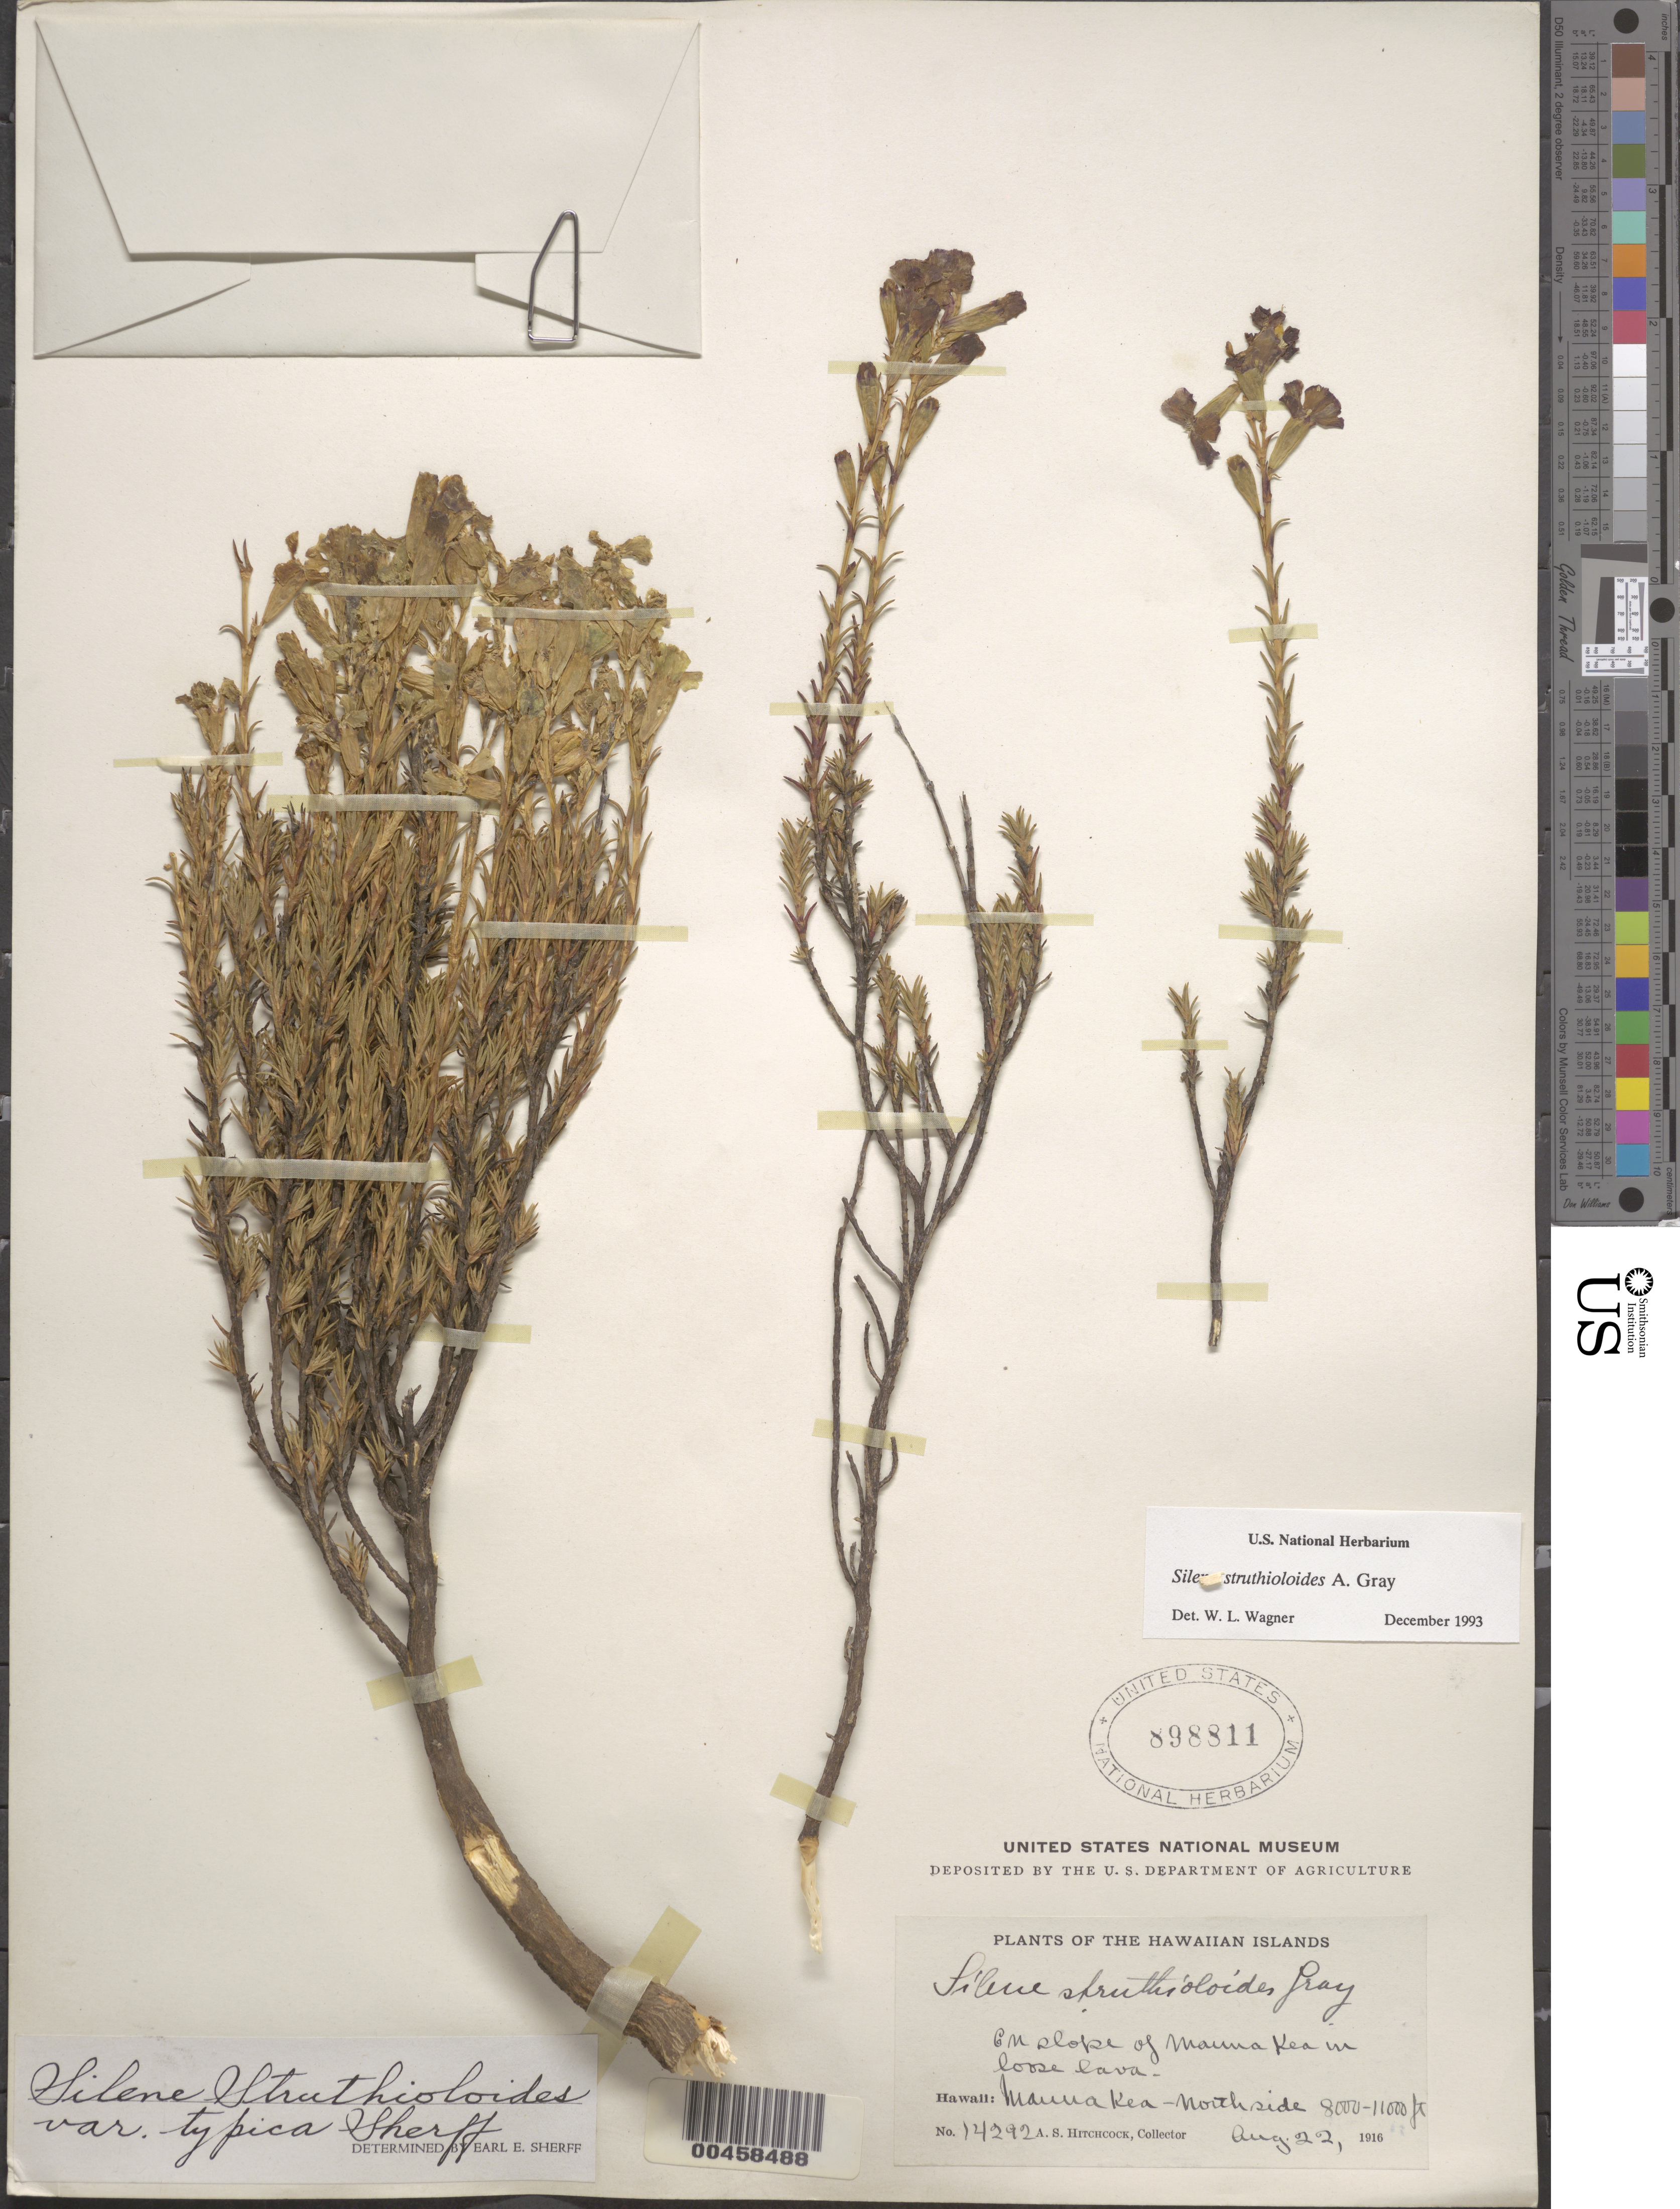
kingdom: Plantae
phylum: Tracheophyta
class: Magnoliopsida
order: Caryophyllales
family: Caryophyllaceae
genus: Silene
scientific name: Silene struthioloides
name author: A. Gray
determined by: Wagner, W. L., (BOT), Smithsonian Institution - National Museum of Natural History (UNITED STATES)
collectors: A. S. Hitchcock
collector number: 14292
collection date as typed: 22 Aug 1916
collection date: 1916-08-22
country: United States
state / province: Hawaii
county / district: Hawaii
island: Hawaii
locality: On slope of Mauna Kea in loose lava - north side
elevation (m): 2438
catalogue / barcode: US 898811